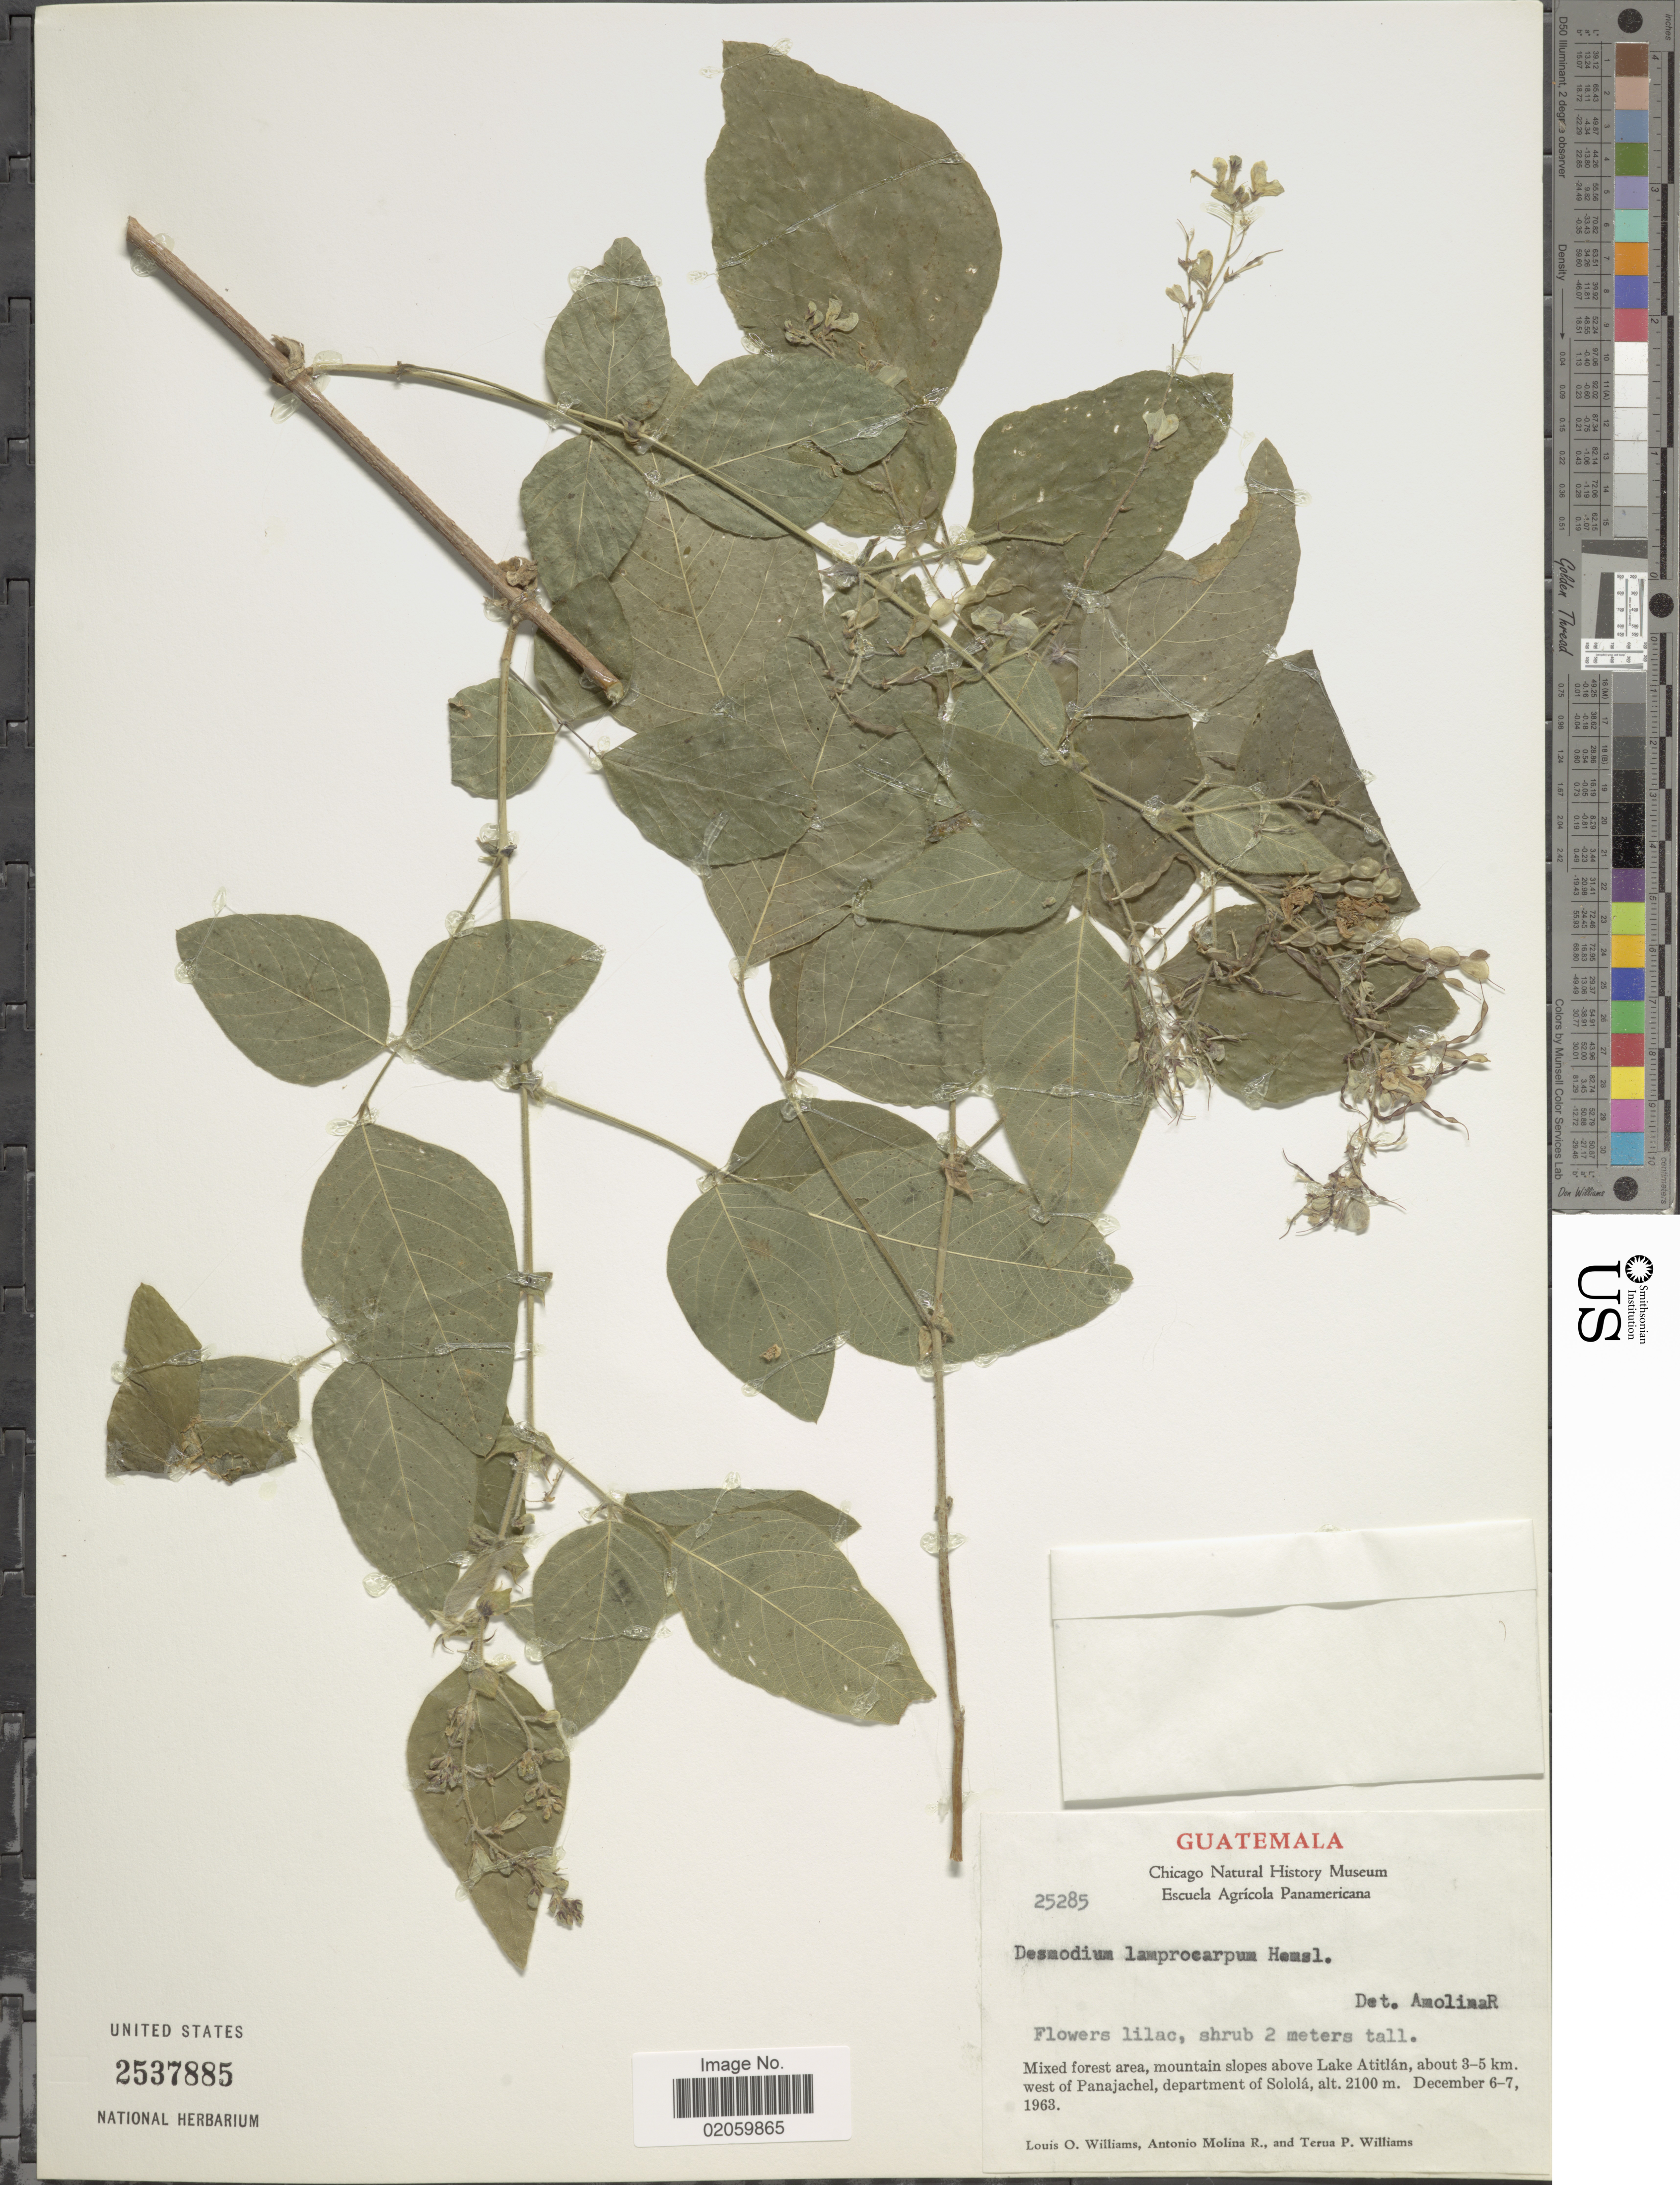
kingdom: Plantae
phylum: Tracheophyta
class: Magnoliopsida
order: Fabales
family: Fabaceae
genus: Desmodium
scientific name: Desmodium lamprocarpum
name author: Hemsl.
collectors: L. O. Williams, A. Molina R. & T. P. Williams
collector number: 25285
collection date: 1963-12-06/1963-12-07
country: Guatemala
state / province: Sololá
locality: above Lake Atitlán, about 3-5 km. west of Panajachel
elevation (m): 2100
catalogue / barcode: US 2537885